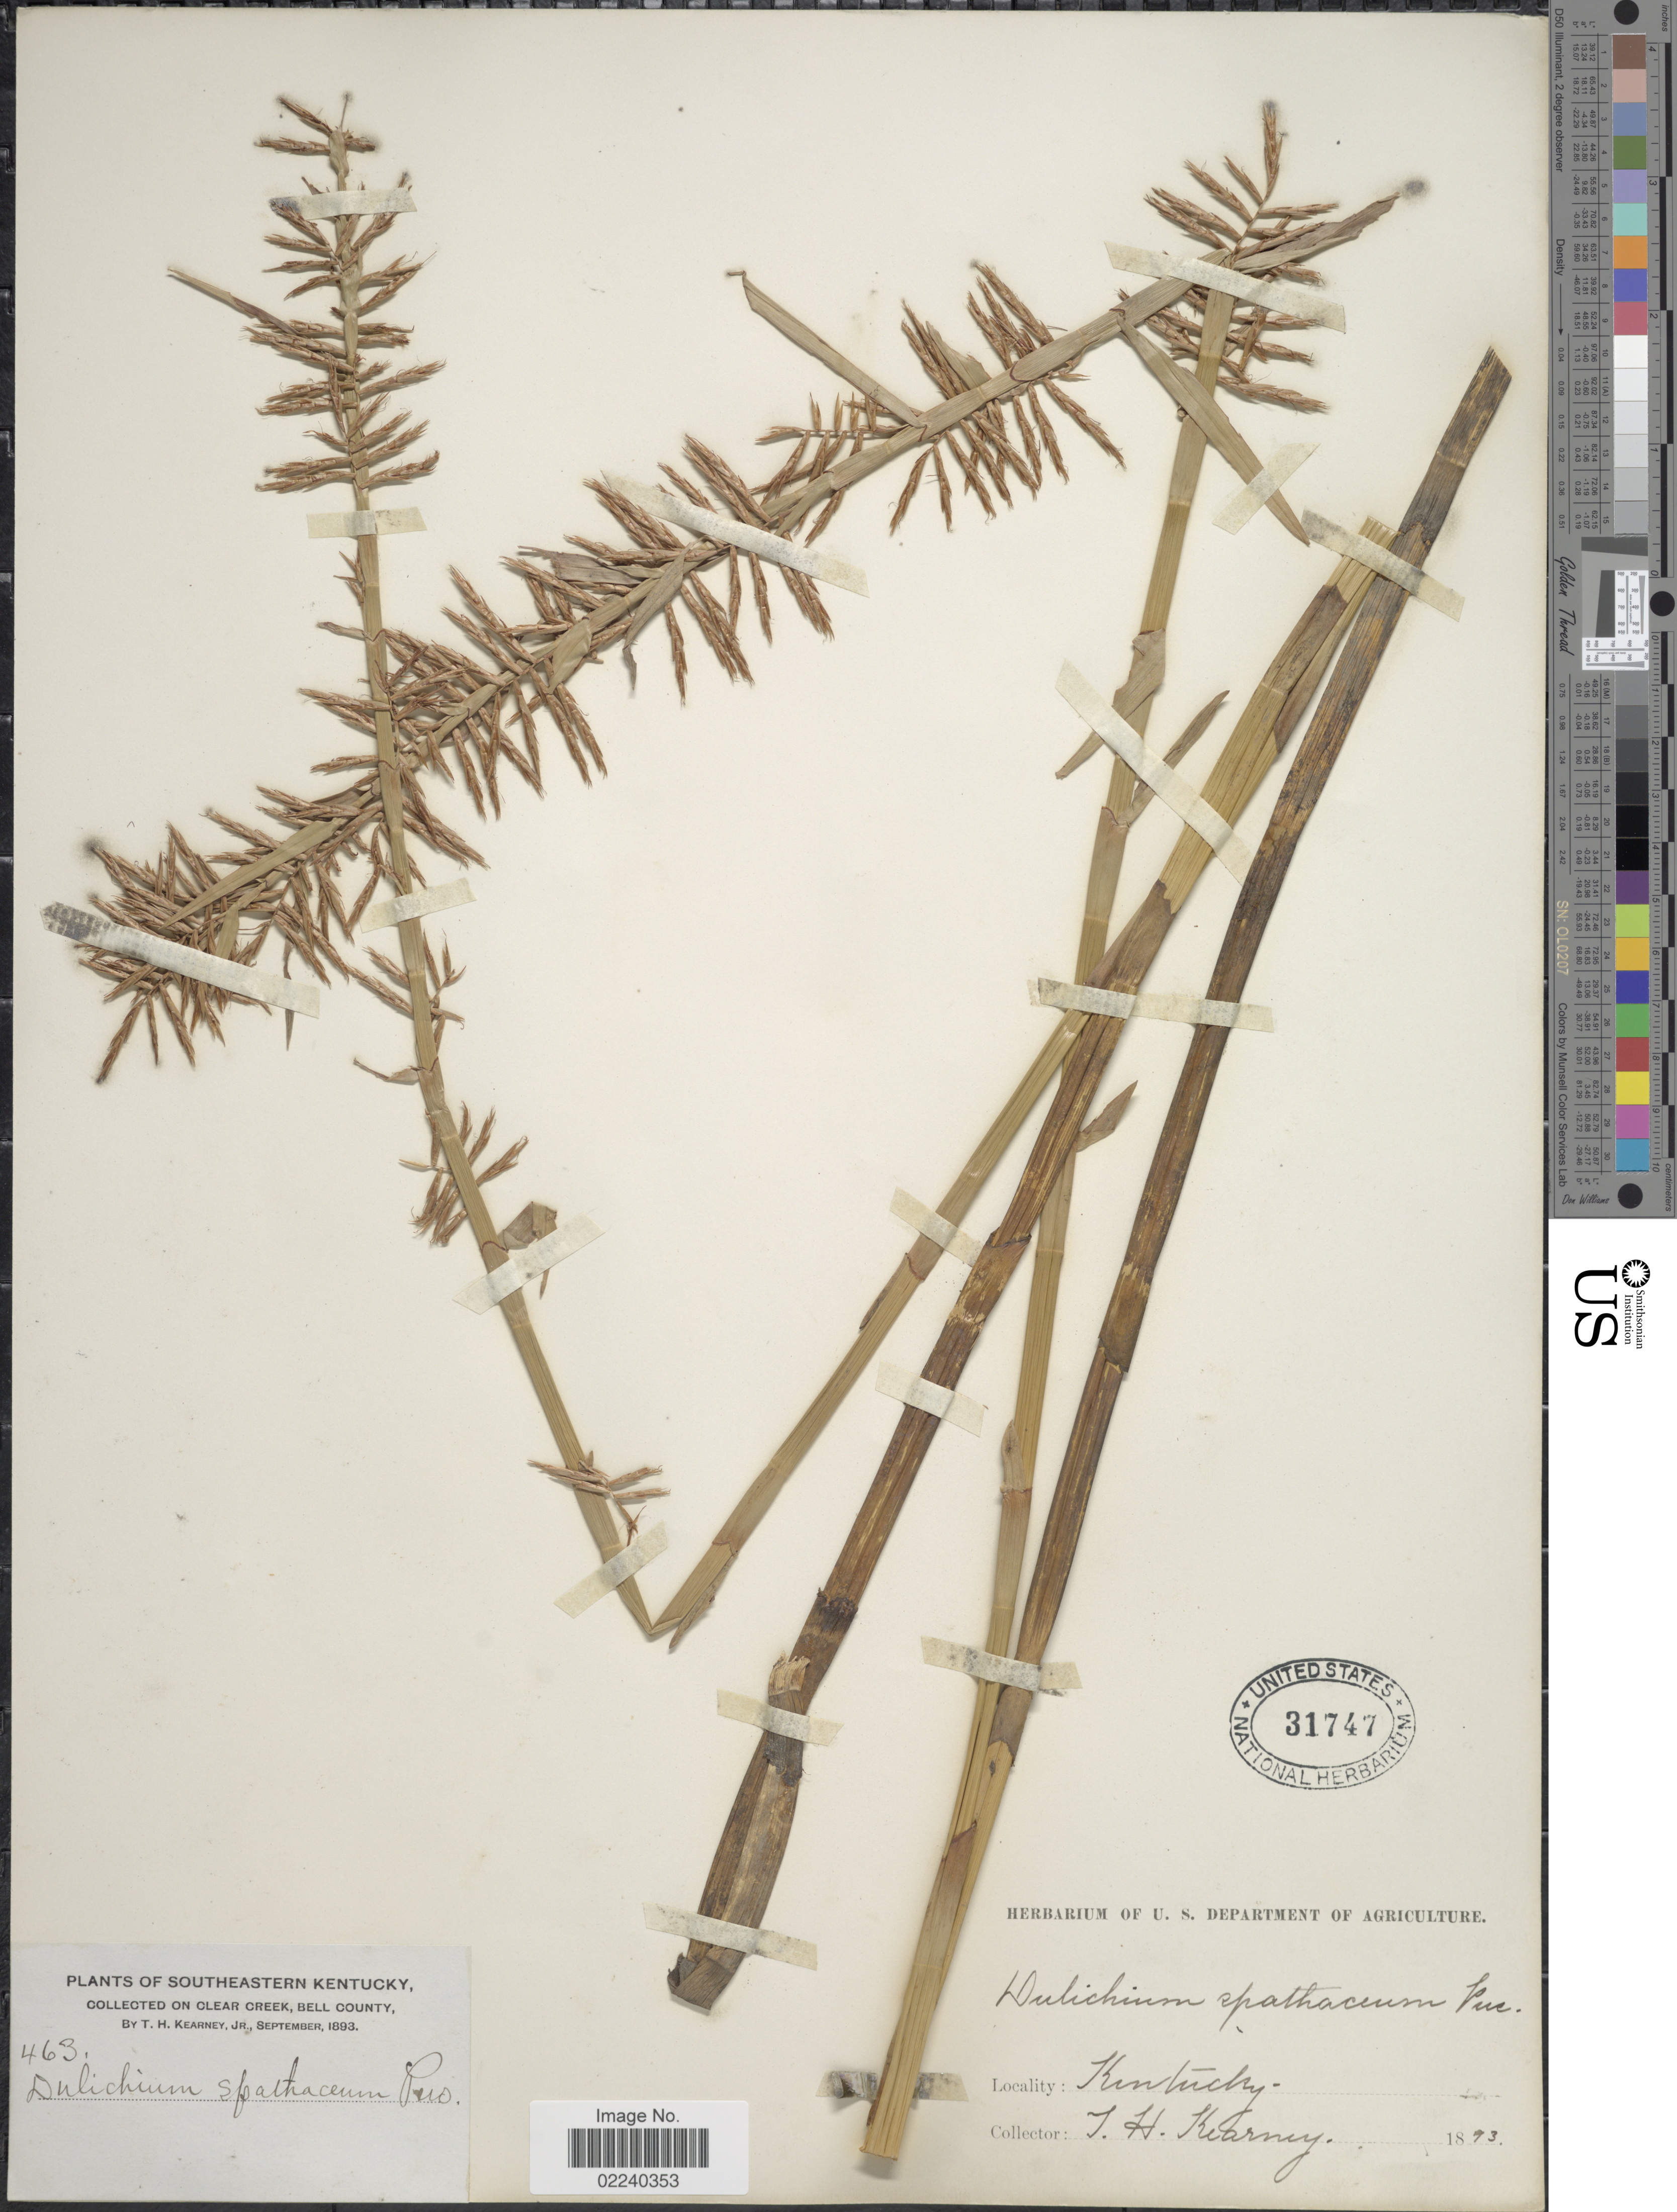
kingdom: Plantae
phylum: Tracheophyta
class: Liliopsida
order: Poales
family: Cyperaceae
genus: Dulichium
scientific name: Dulichium arundinaceum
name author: (L.) Britton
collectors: T. H. Kearney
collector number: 463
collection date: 1893-09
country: United States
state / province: Kentucky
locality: Southeastern Kentucky, Near Wasioto Bell County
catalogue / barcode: US 31747